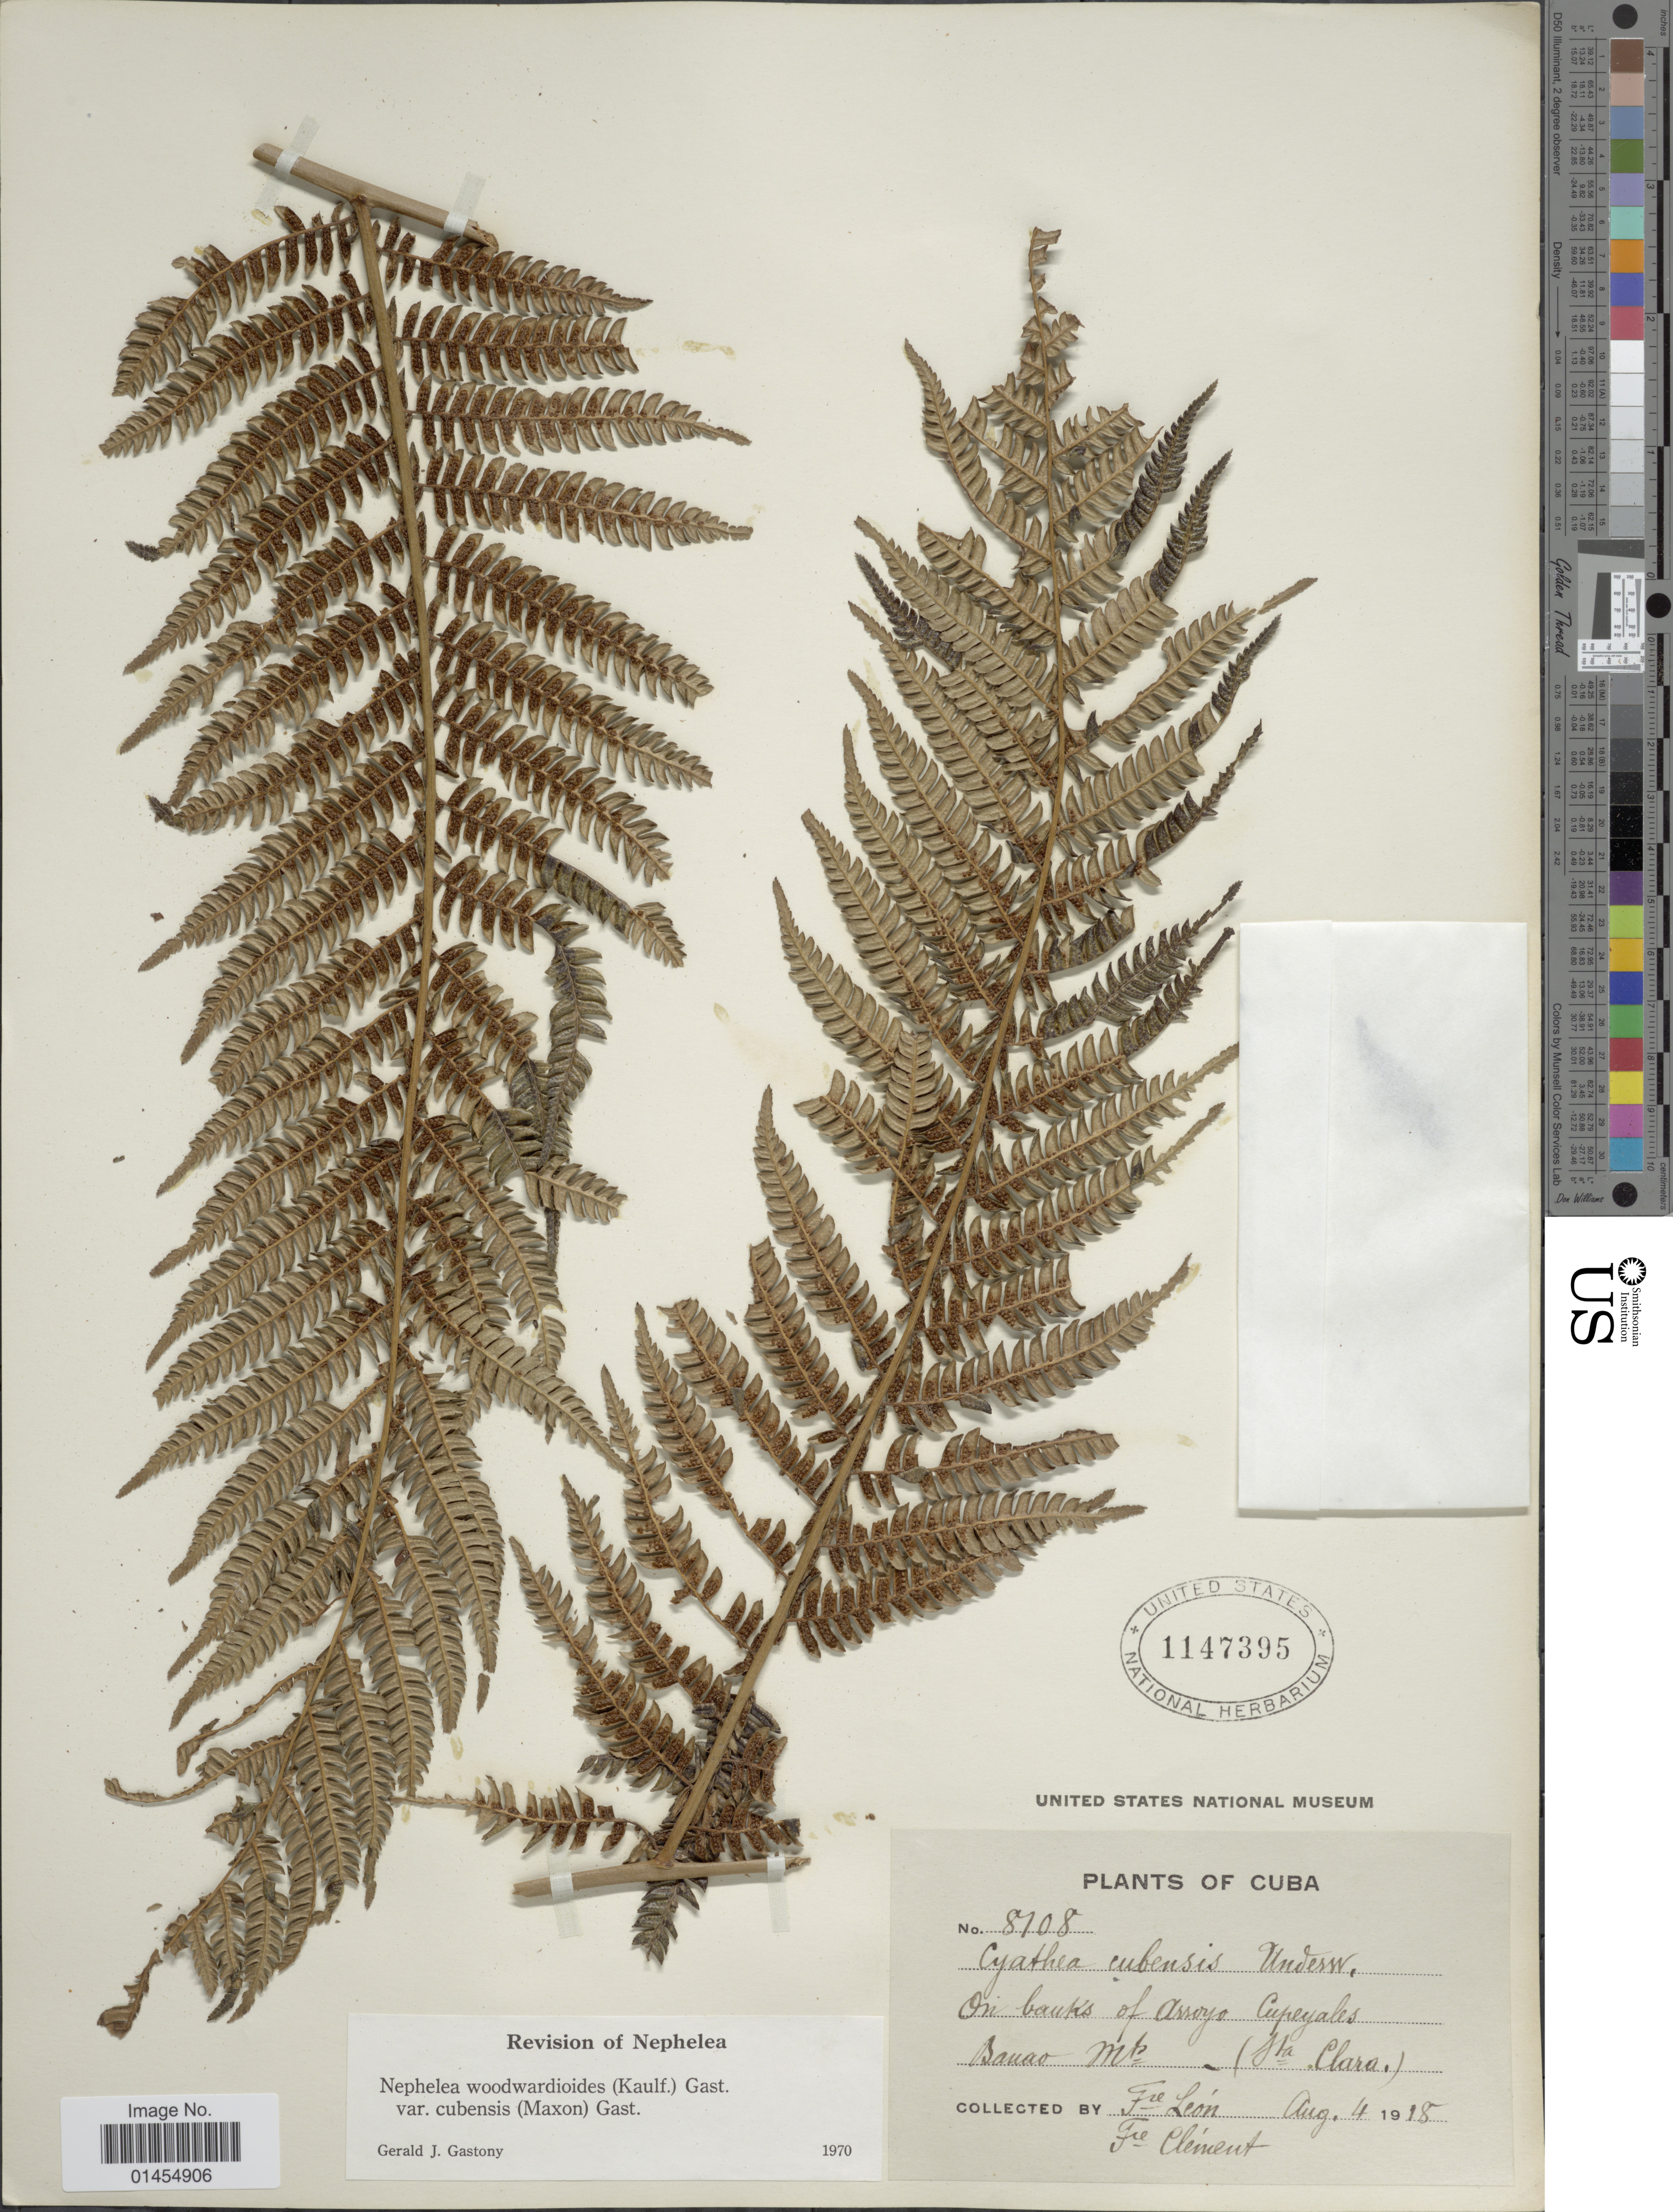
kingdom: Plantae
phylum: Tracheophyta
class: Polypodiopsida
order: Cyatheales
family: Cyatheaceae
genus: Alsophila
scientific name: Alsophila woodwardioides var. cubensis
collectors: F. Leon & B. Clement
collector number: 8108*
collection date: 1918-08-04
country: Cuba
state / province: Las Villas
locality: On banks of Arroyo Cupeyales, Banao Mts. (Sta Clara)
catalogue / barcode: US 1147395